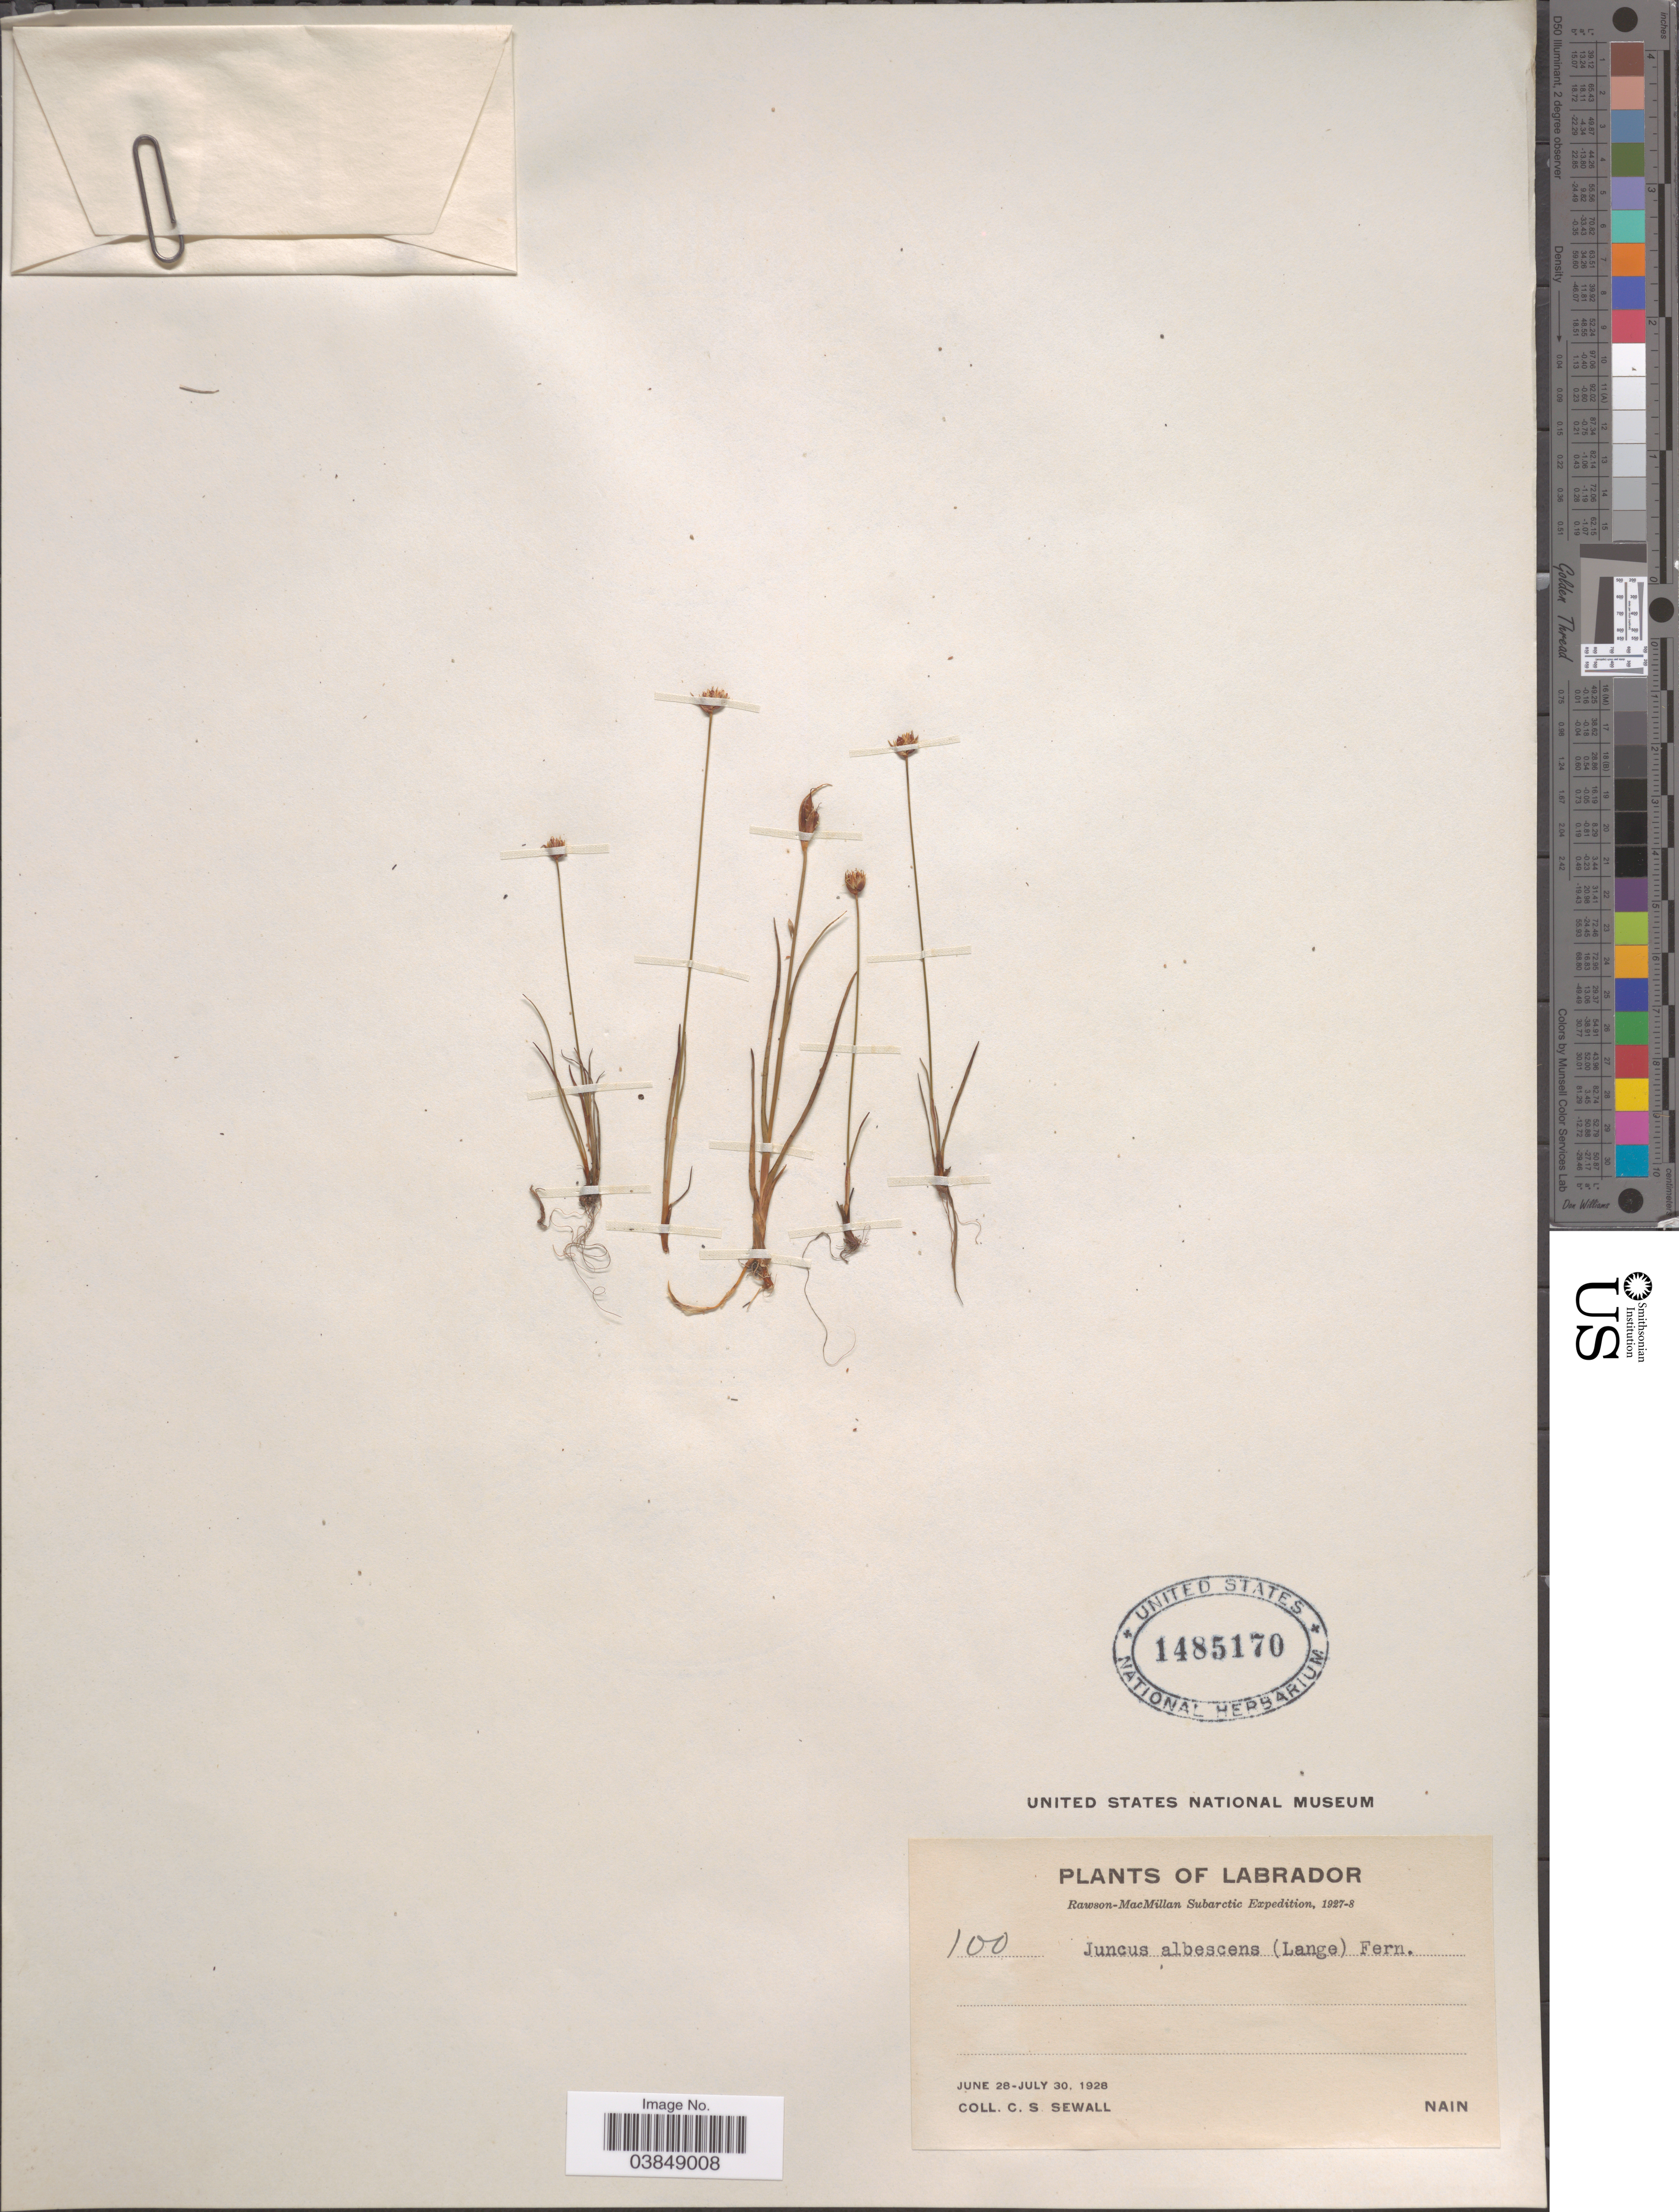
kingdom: Plantae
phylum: Tracheophyta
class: Liliopsida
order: Poales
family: Juncaceae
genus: Juncus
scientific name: Juncus albescens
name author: Fernald & Lange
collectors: C. Sewall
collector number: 100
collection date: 1928-06-28/1928-07-30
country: Canada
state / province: Newfoundland and Labrador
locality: Labrador. Nain.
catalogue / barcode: US 1485170